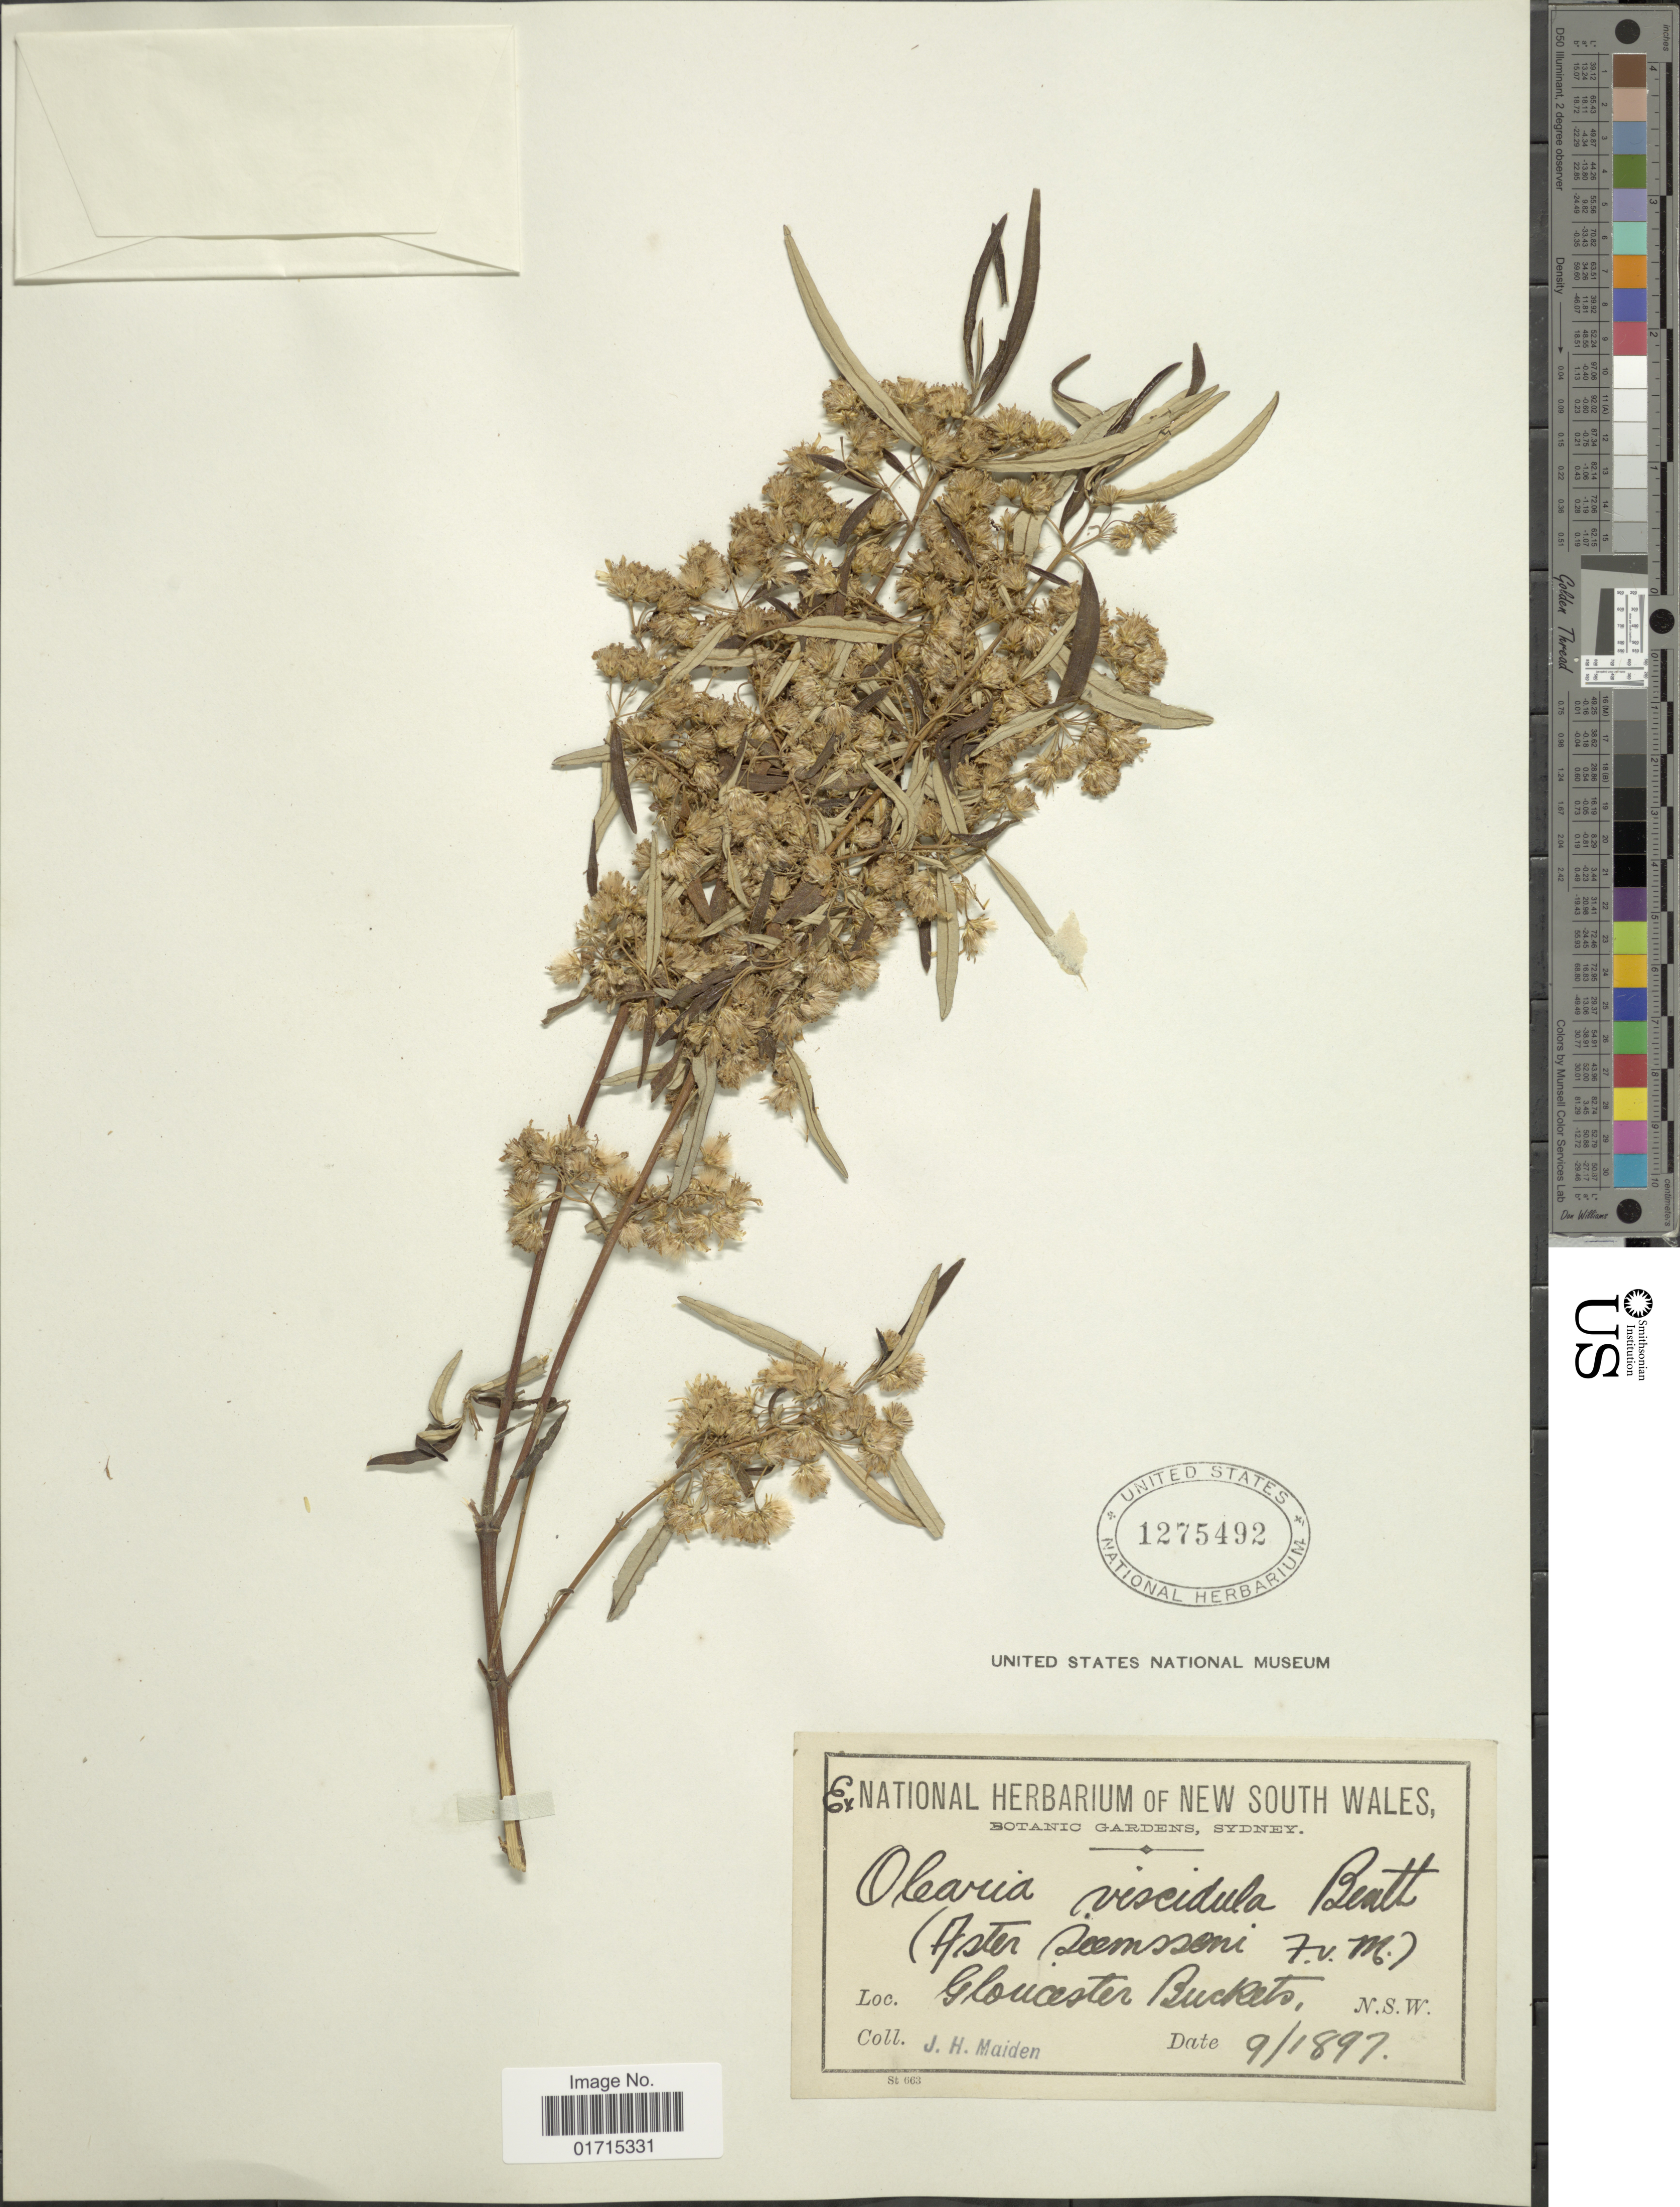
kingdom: Plantae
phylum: Tracheophyta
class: Magnoliopsida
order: Asterales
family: Asteraceae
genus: Olearia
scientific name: Olearia viscidula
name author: (F. Muell.) Benth.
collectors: J. Maiden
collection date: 1897-08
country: Australia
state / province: New South Wales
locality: Gloucester Buckets,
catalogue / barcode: US 1275492